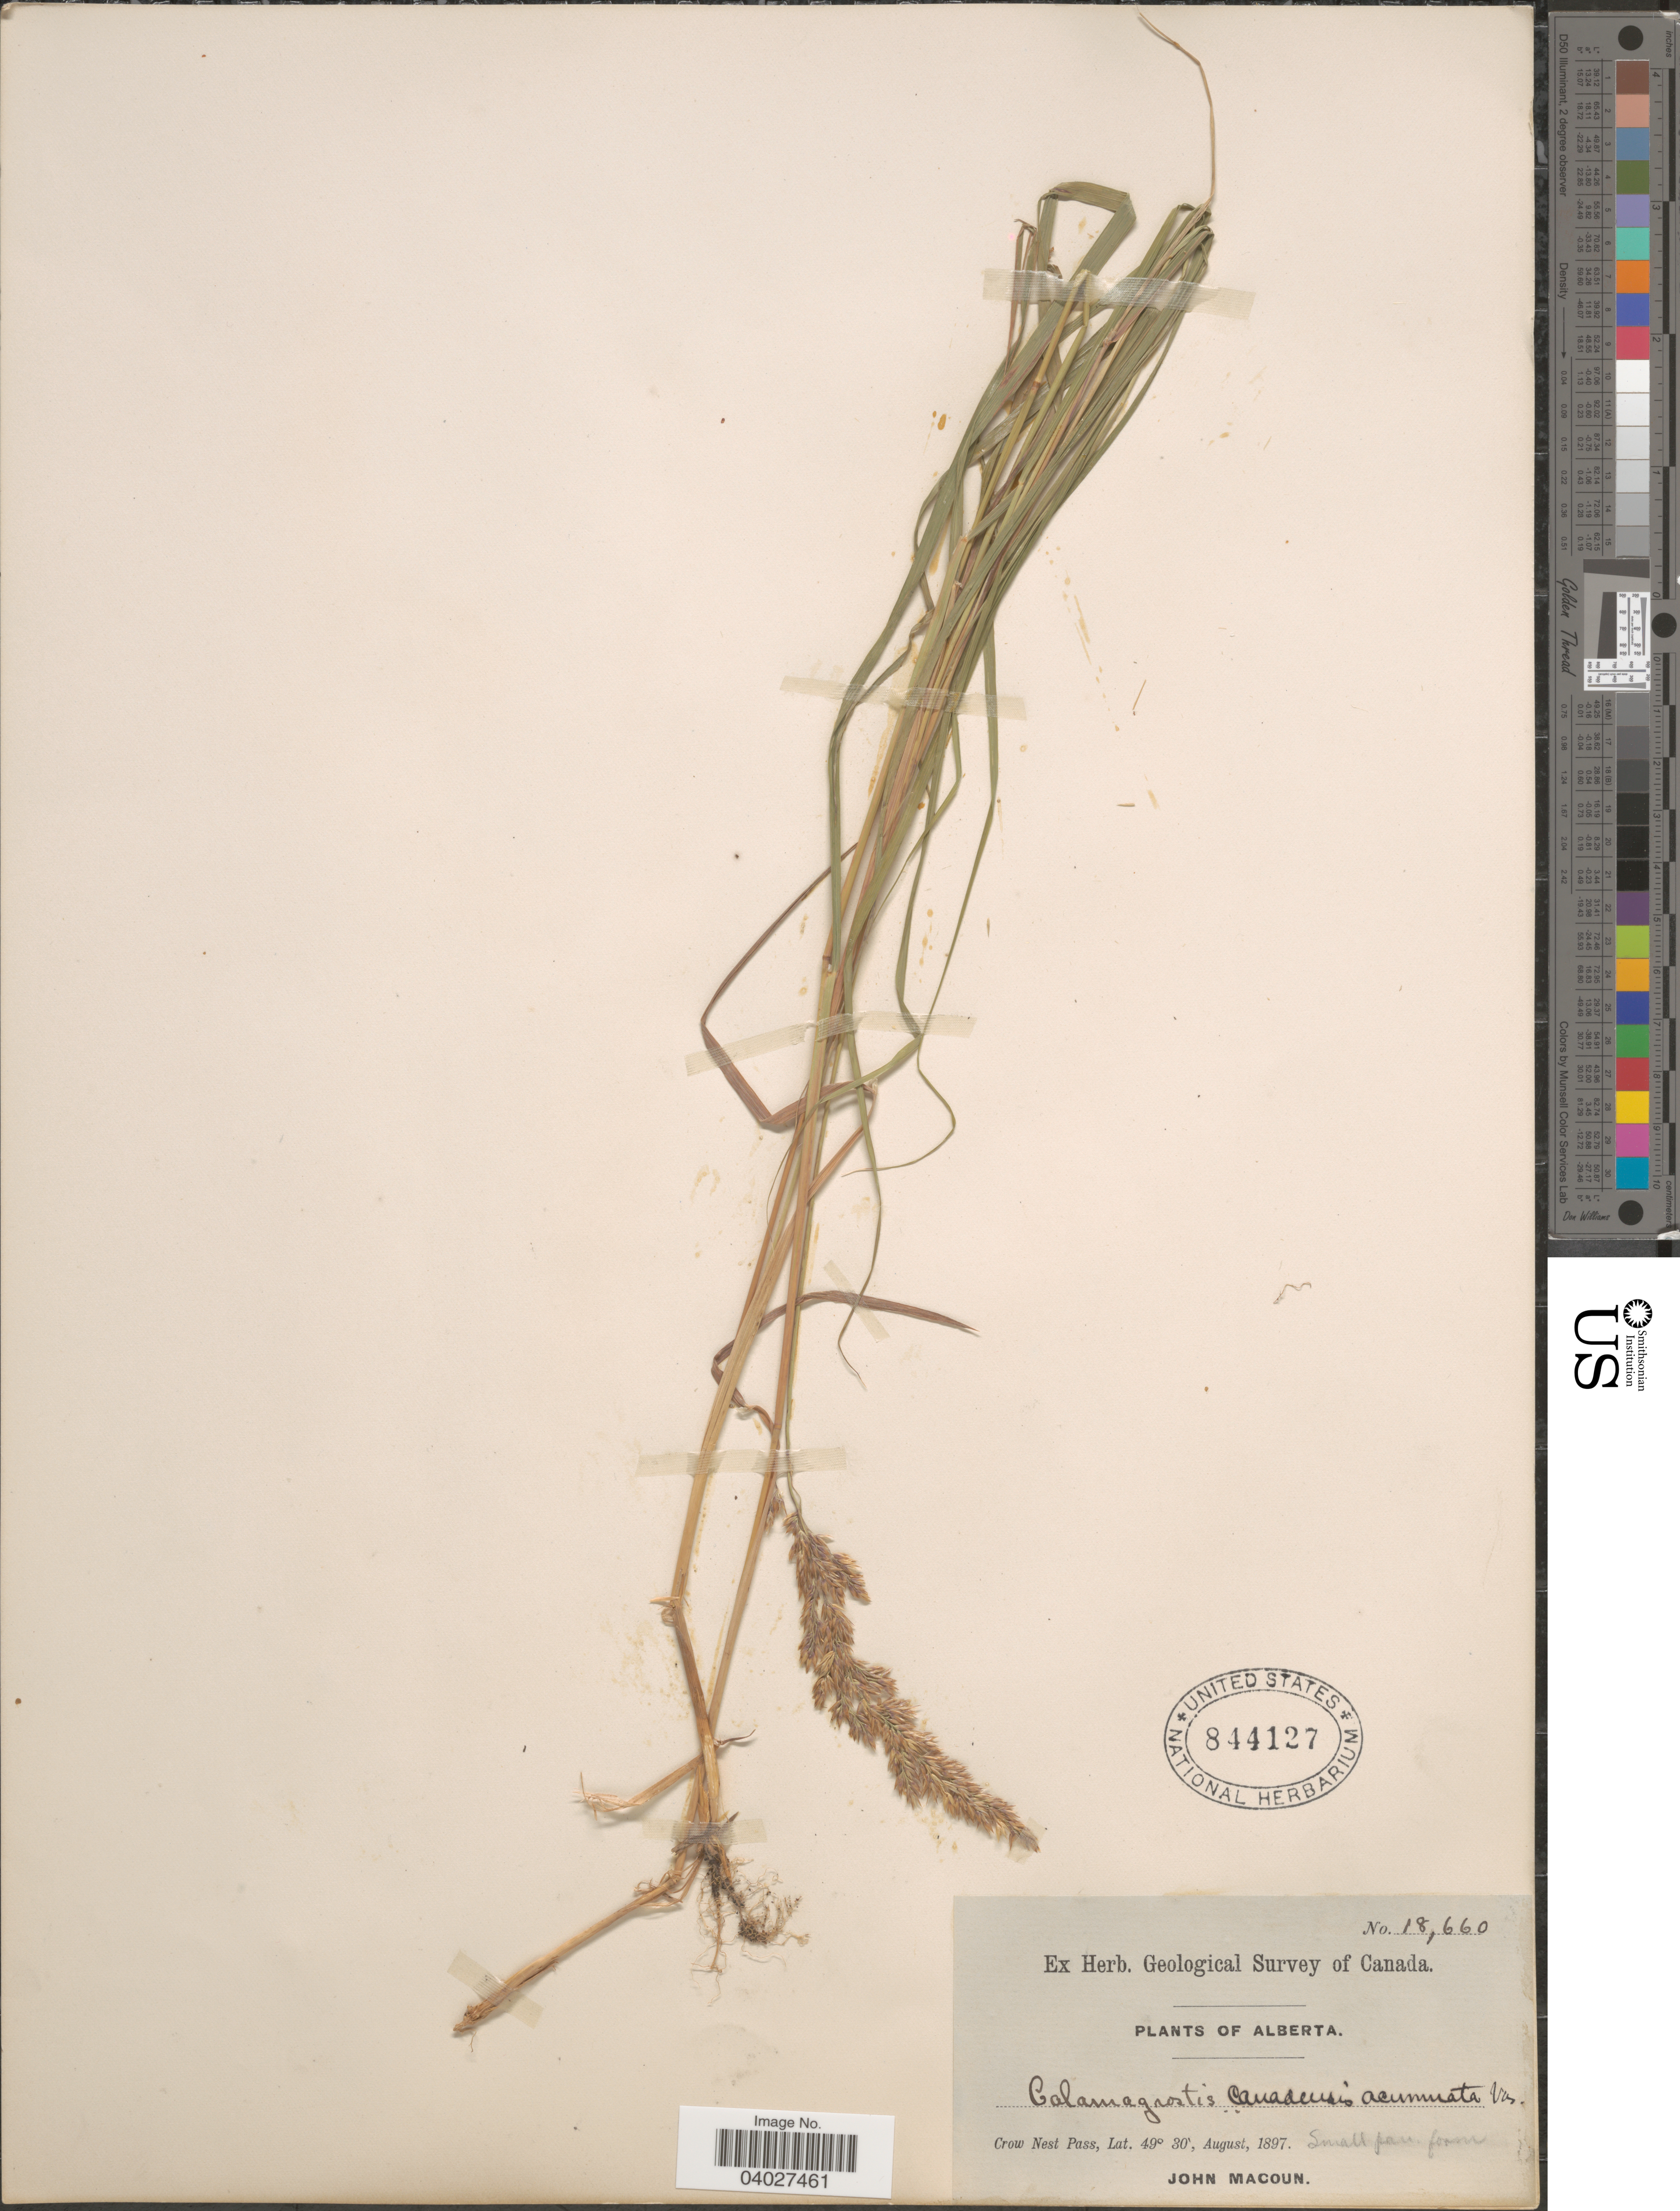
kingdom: Plantae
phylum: Tracheophyta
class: Liliopsida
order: Poales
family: Poaceae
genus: Calamagrostis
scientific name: Calamagrostis canadensis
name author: (Michx.) P. Beauv.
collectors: J. Macoun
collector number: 18660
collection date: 1897-08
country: Canada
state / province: Alberta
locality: Crow Nest Pass.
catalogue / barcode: US 844127